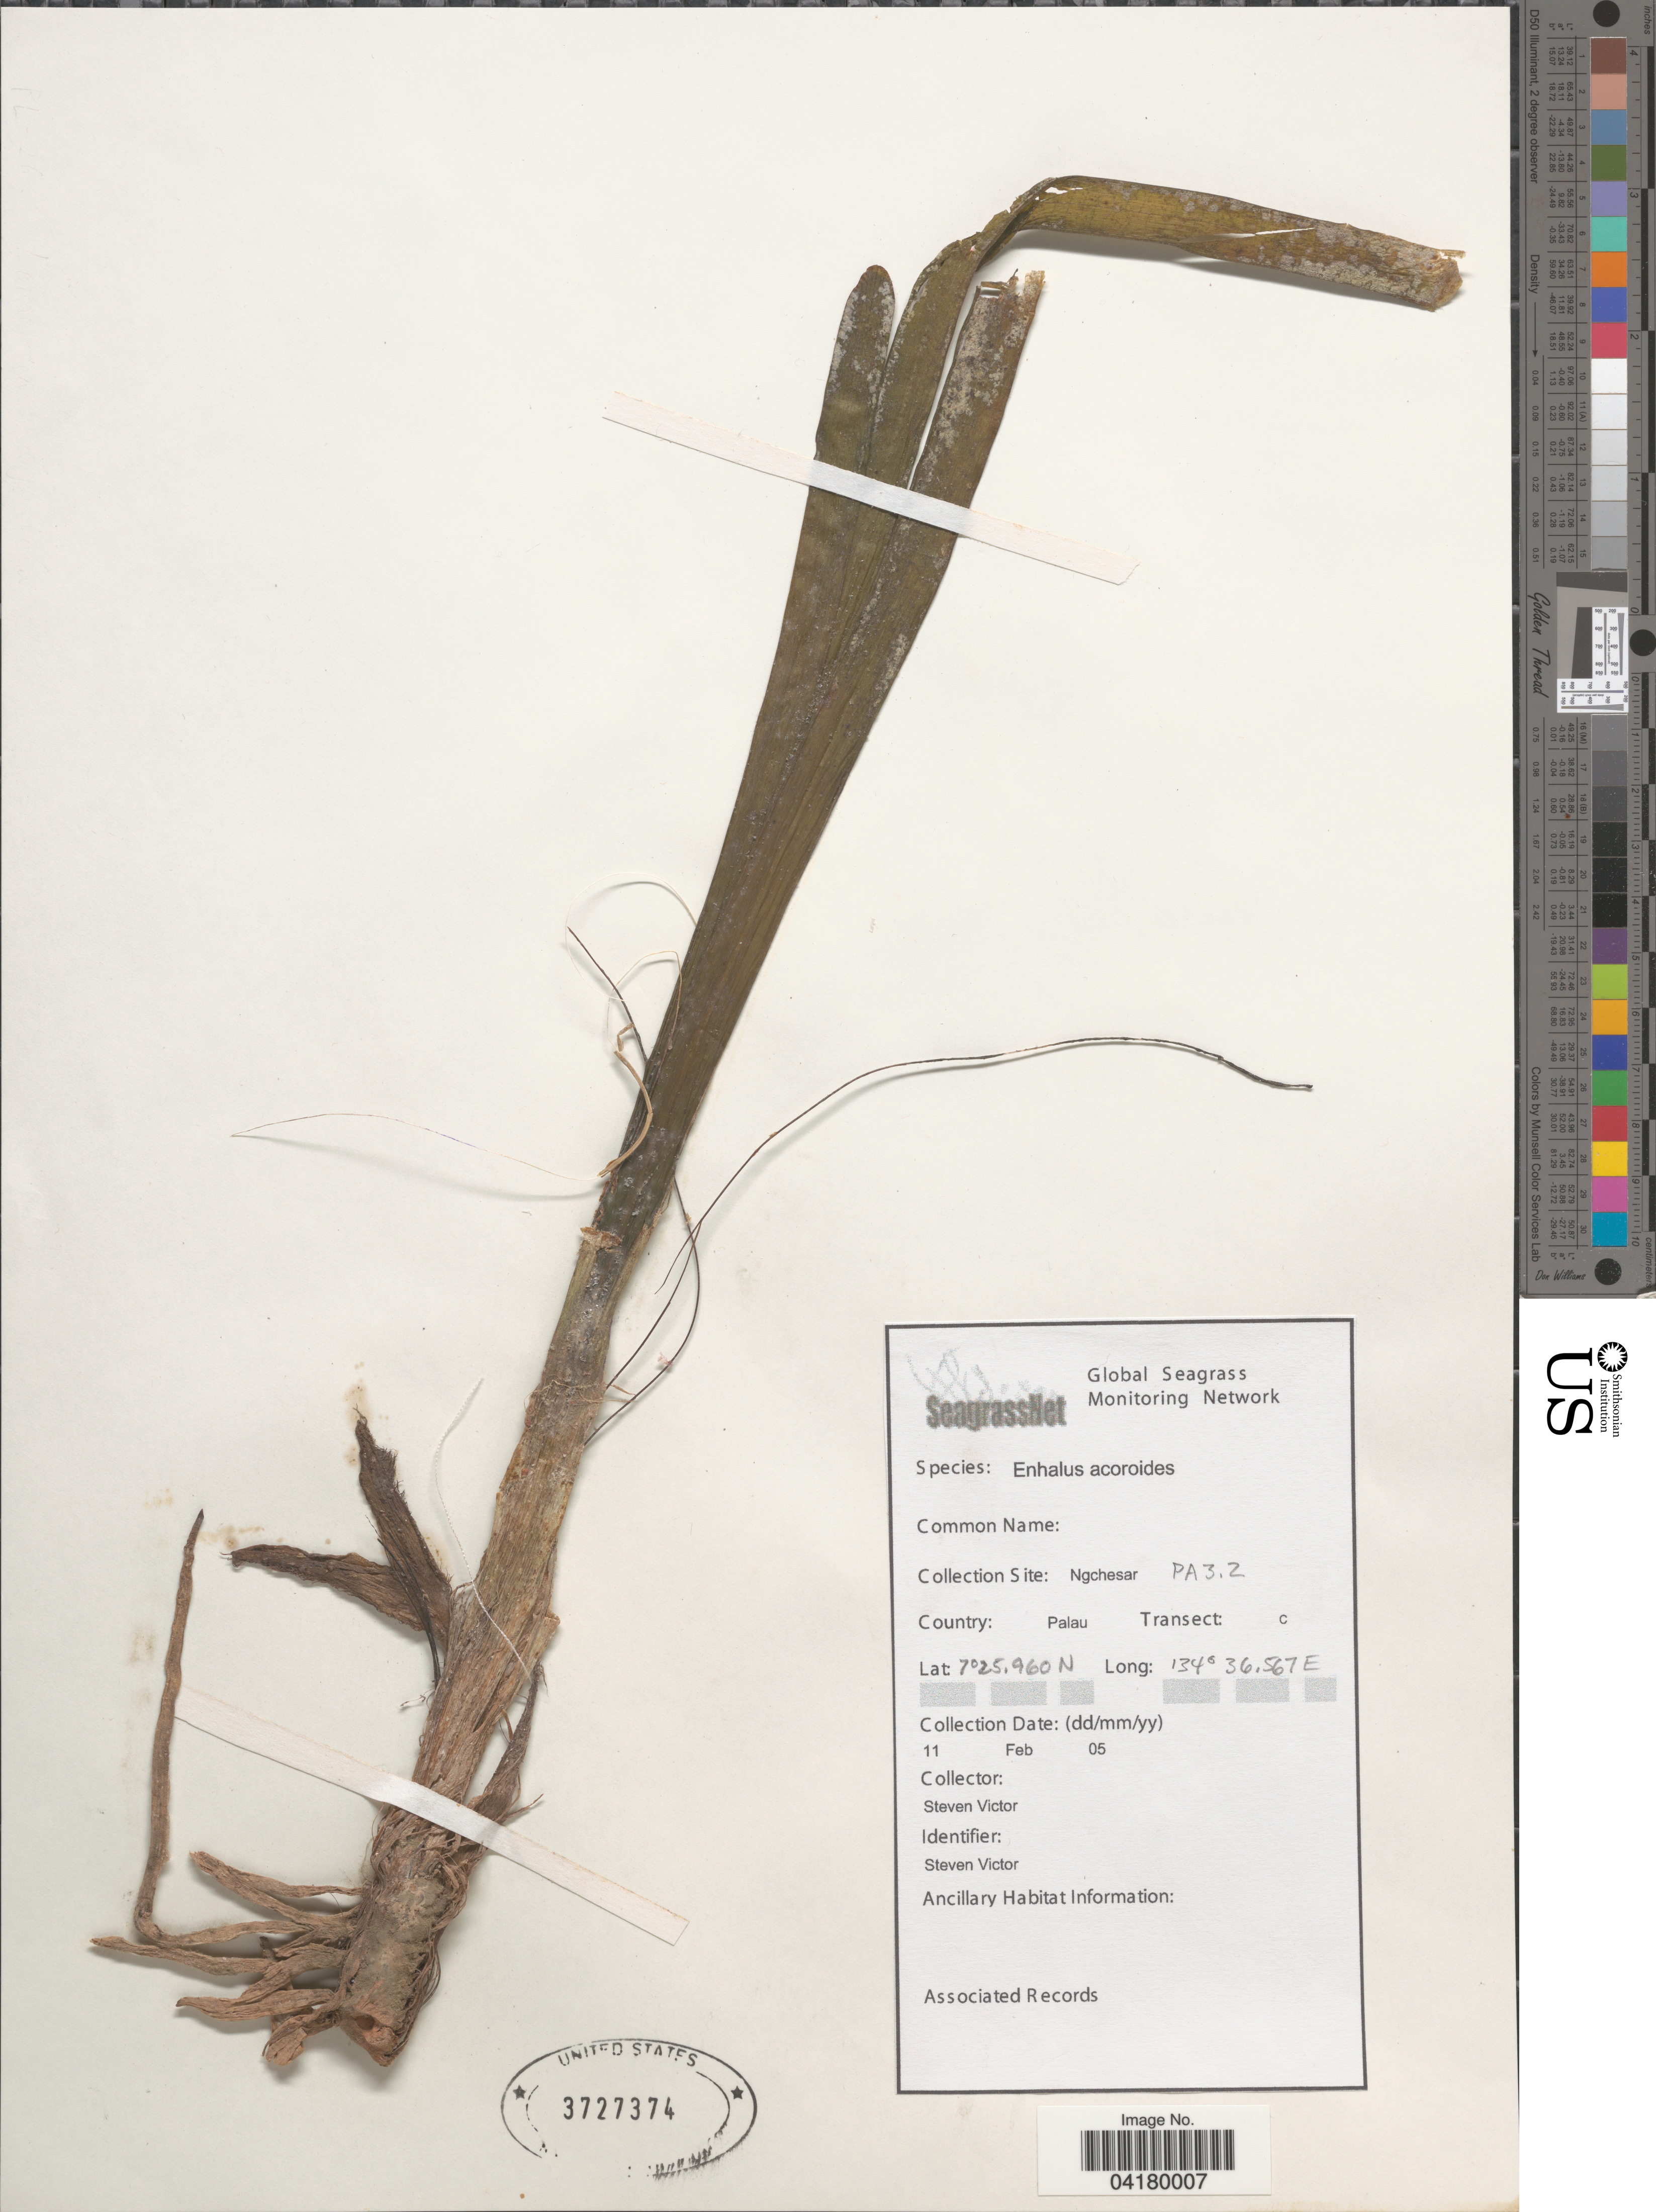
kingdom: Plantae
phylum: Tracheophyta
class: Liliopsida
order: Alismatales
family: Hydrocharitaceae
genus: Enhalus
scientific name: Enhalus acoroides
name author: (L. f.) Royle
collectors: S. Victor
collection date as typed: Transcribed d/m/y: 11/2/5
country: Palau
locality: Collection Site: Ngchesar PA3.2. Country: Palau. Transect: C.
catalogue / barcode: US 3727374